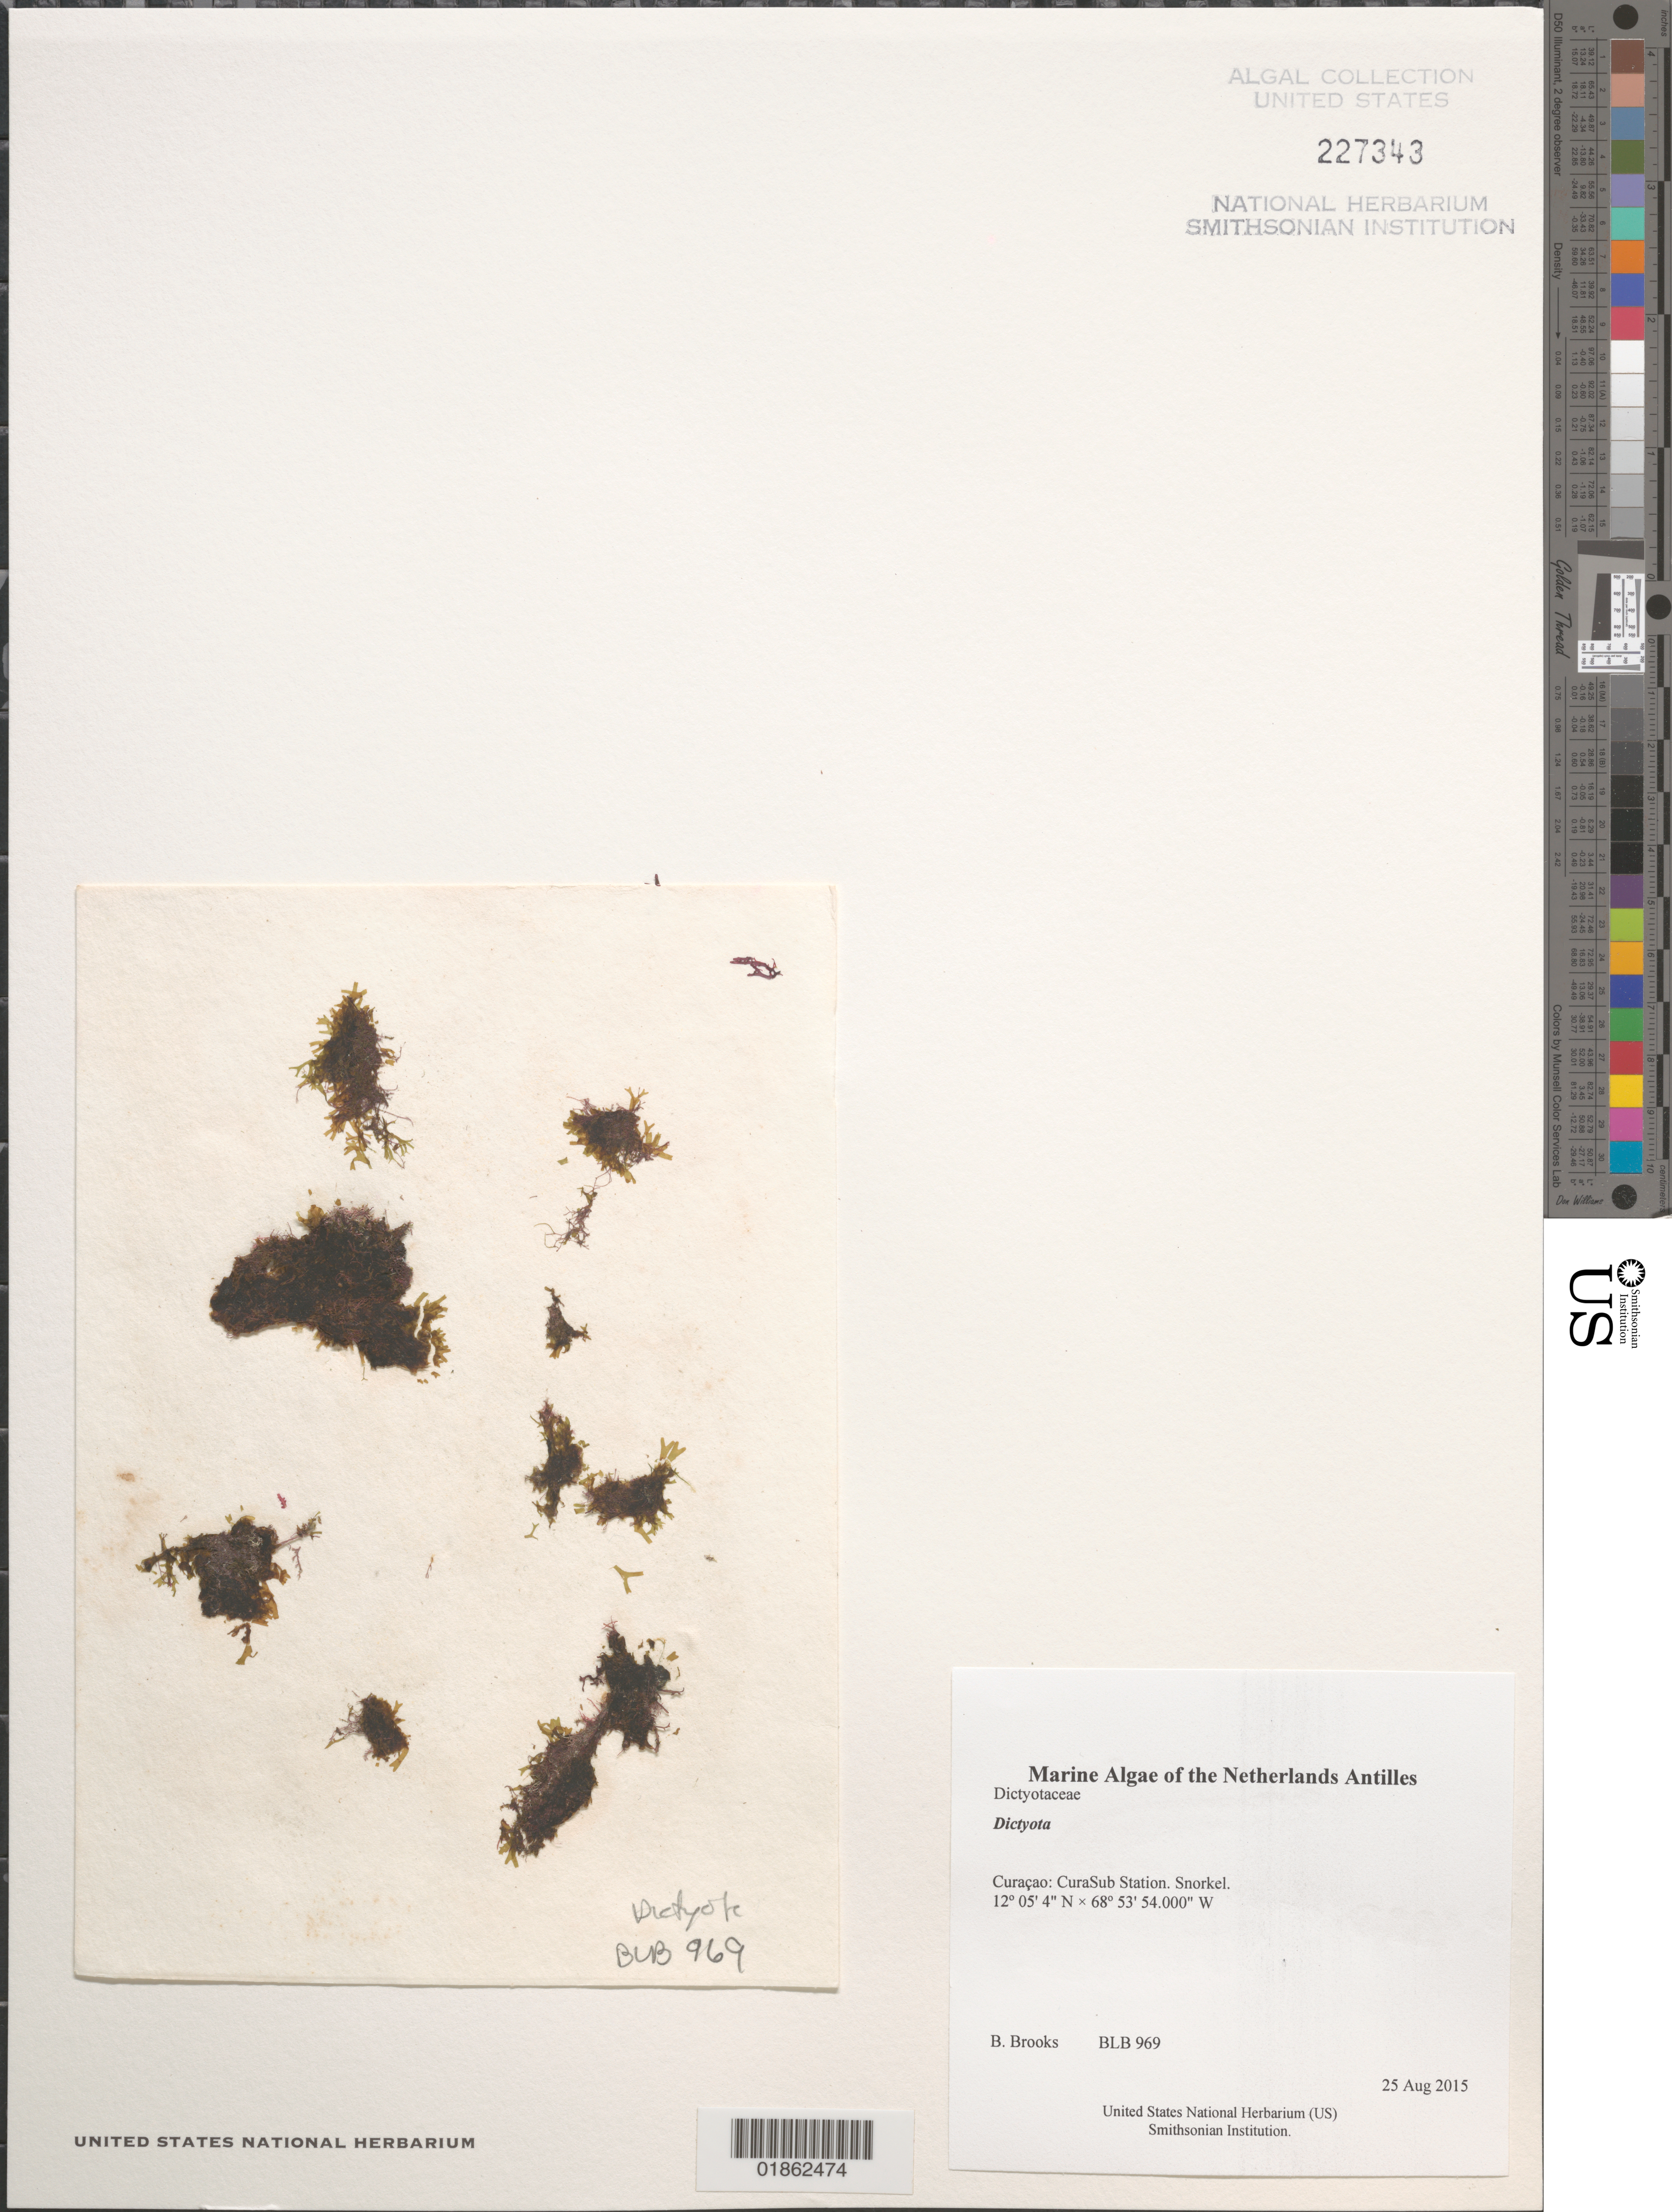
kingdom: Chromista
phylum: Ochrophyta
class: Phaeophyceae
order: Dictyotales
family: Dictyotaceae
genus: Dictyota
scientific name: Dictyota sp.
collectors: B. Brooks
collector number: BLB 969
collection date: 2015-08-25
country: Curaçao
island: Curaçao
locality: CuraSub Station. Snorkel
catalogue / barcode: US 227343